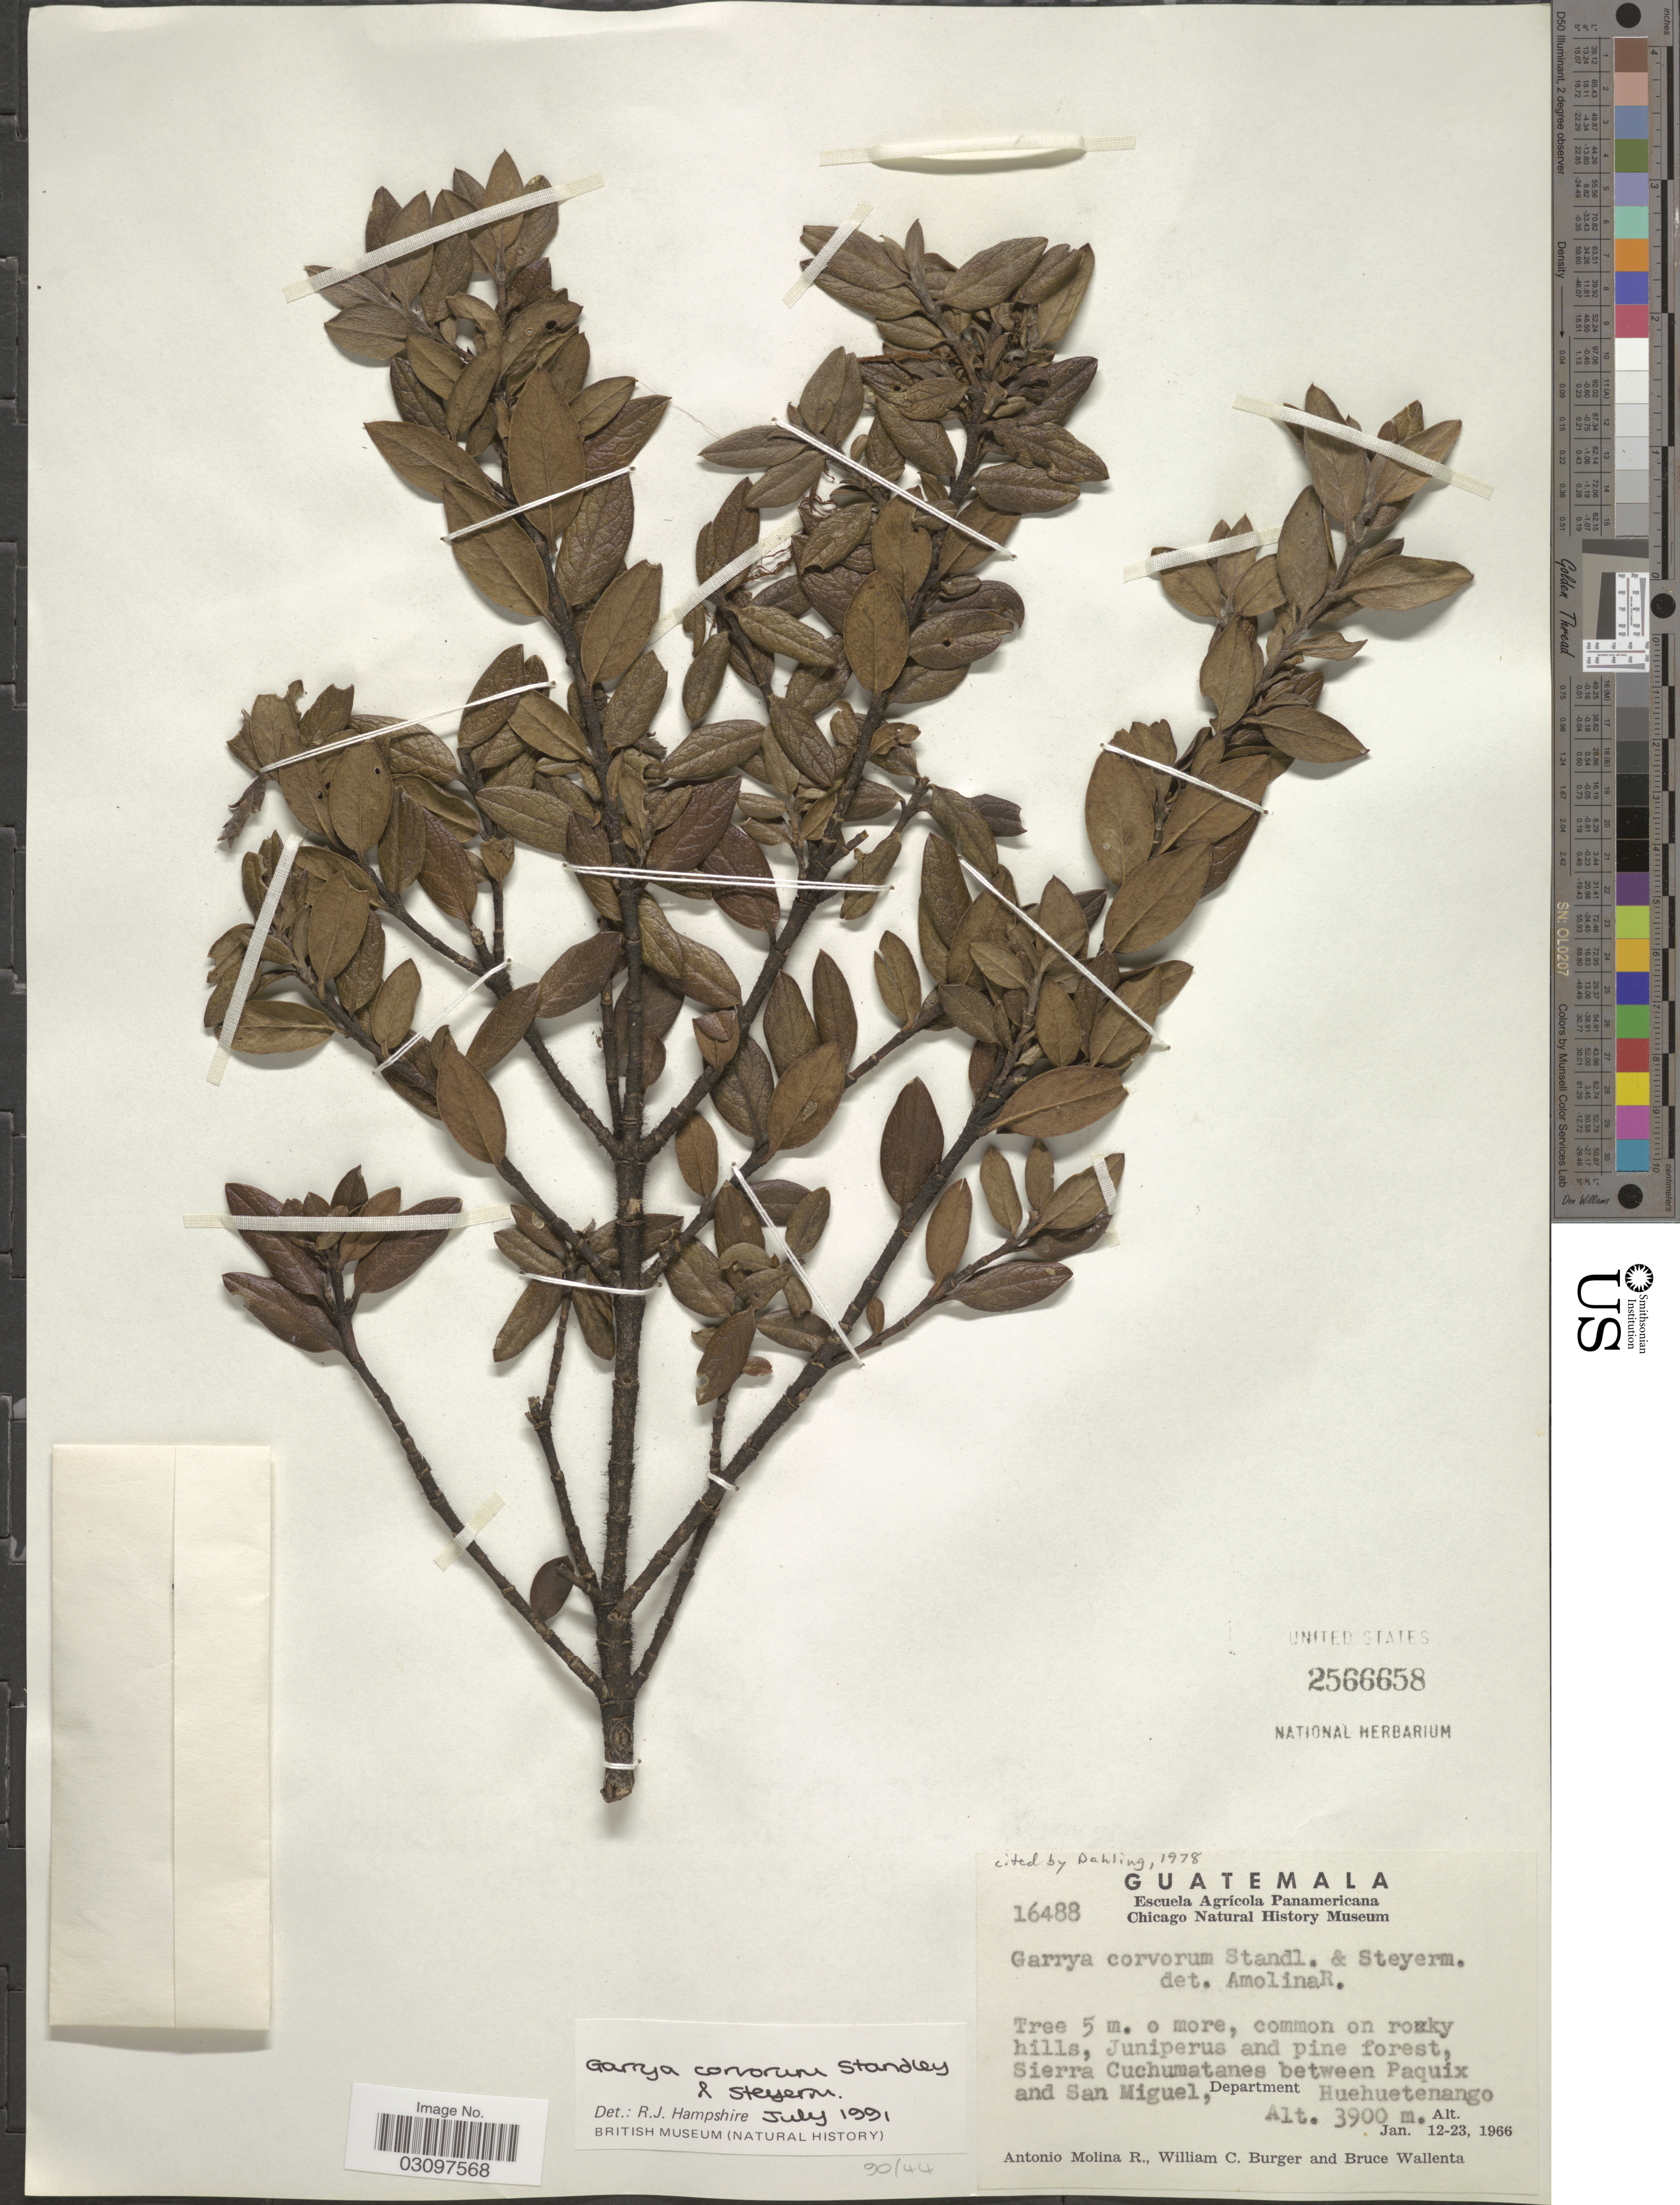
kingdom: Plantae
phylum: Tracheophyta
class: Magnoliopsida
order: Garryales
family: Garryaceae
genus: Garrya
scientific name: Garrya corvorum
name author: Standl. & Steyerm.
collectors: A. Molina R., W. Burger & B. Wallenta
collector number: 16488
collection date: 1966-01-12/1966-01-23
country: Guatemala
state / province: Huehuetenango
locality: Common on rocky hills, Juniperus and pine forest, Sierra Cuchumatanes between Paquix and San Miguel, Department Huehuetenango.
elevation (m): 3900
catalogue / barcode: US 2566658